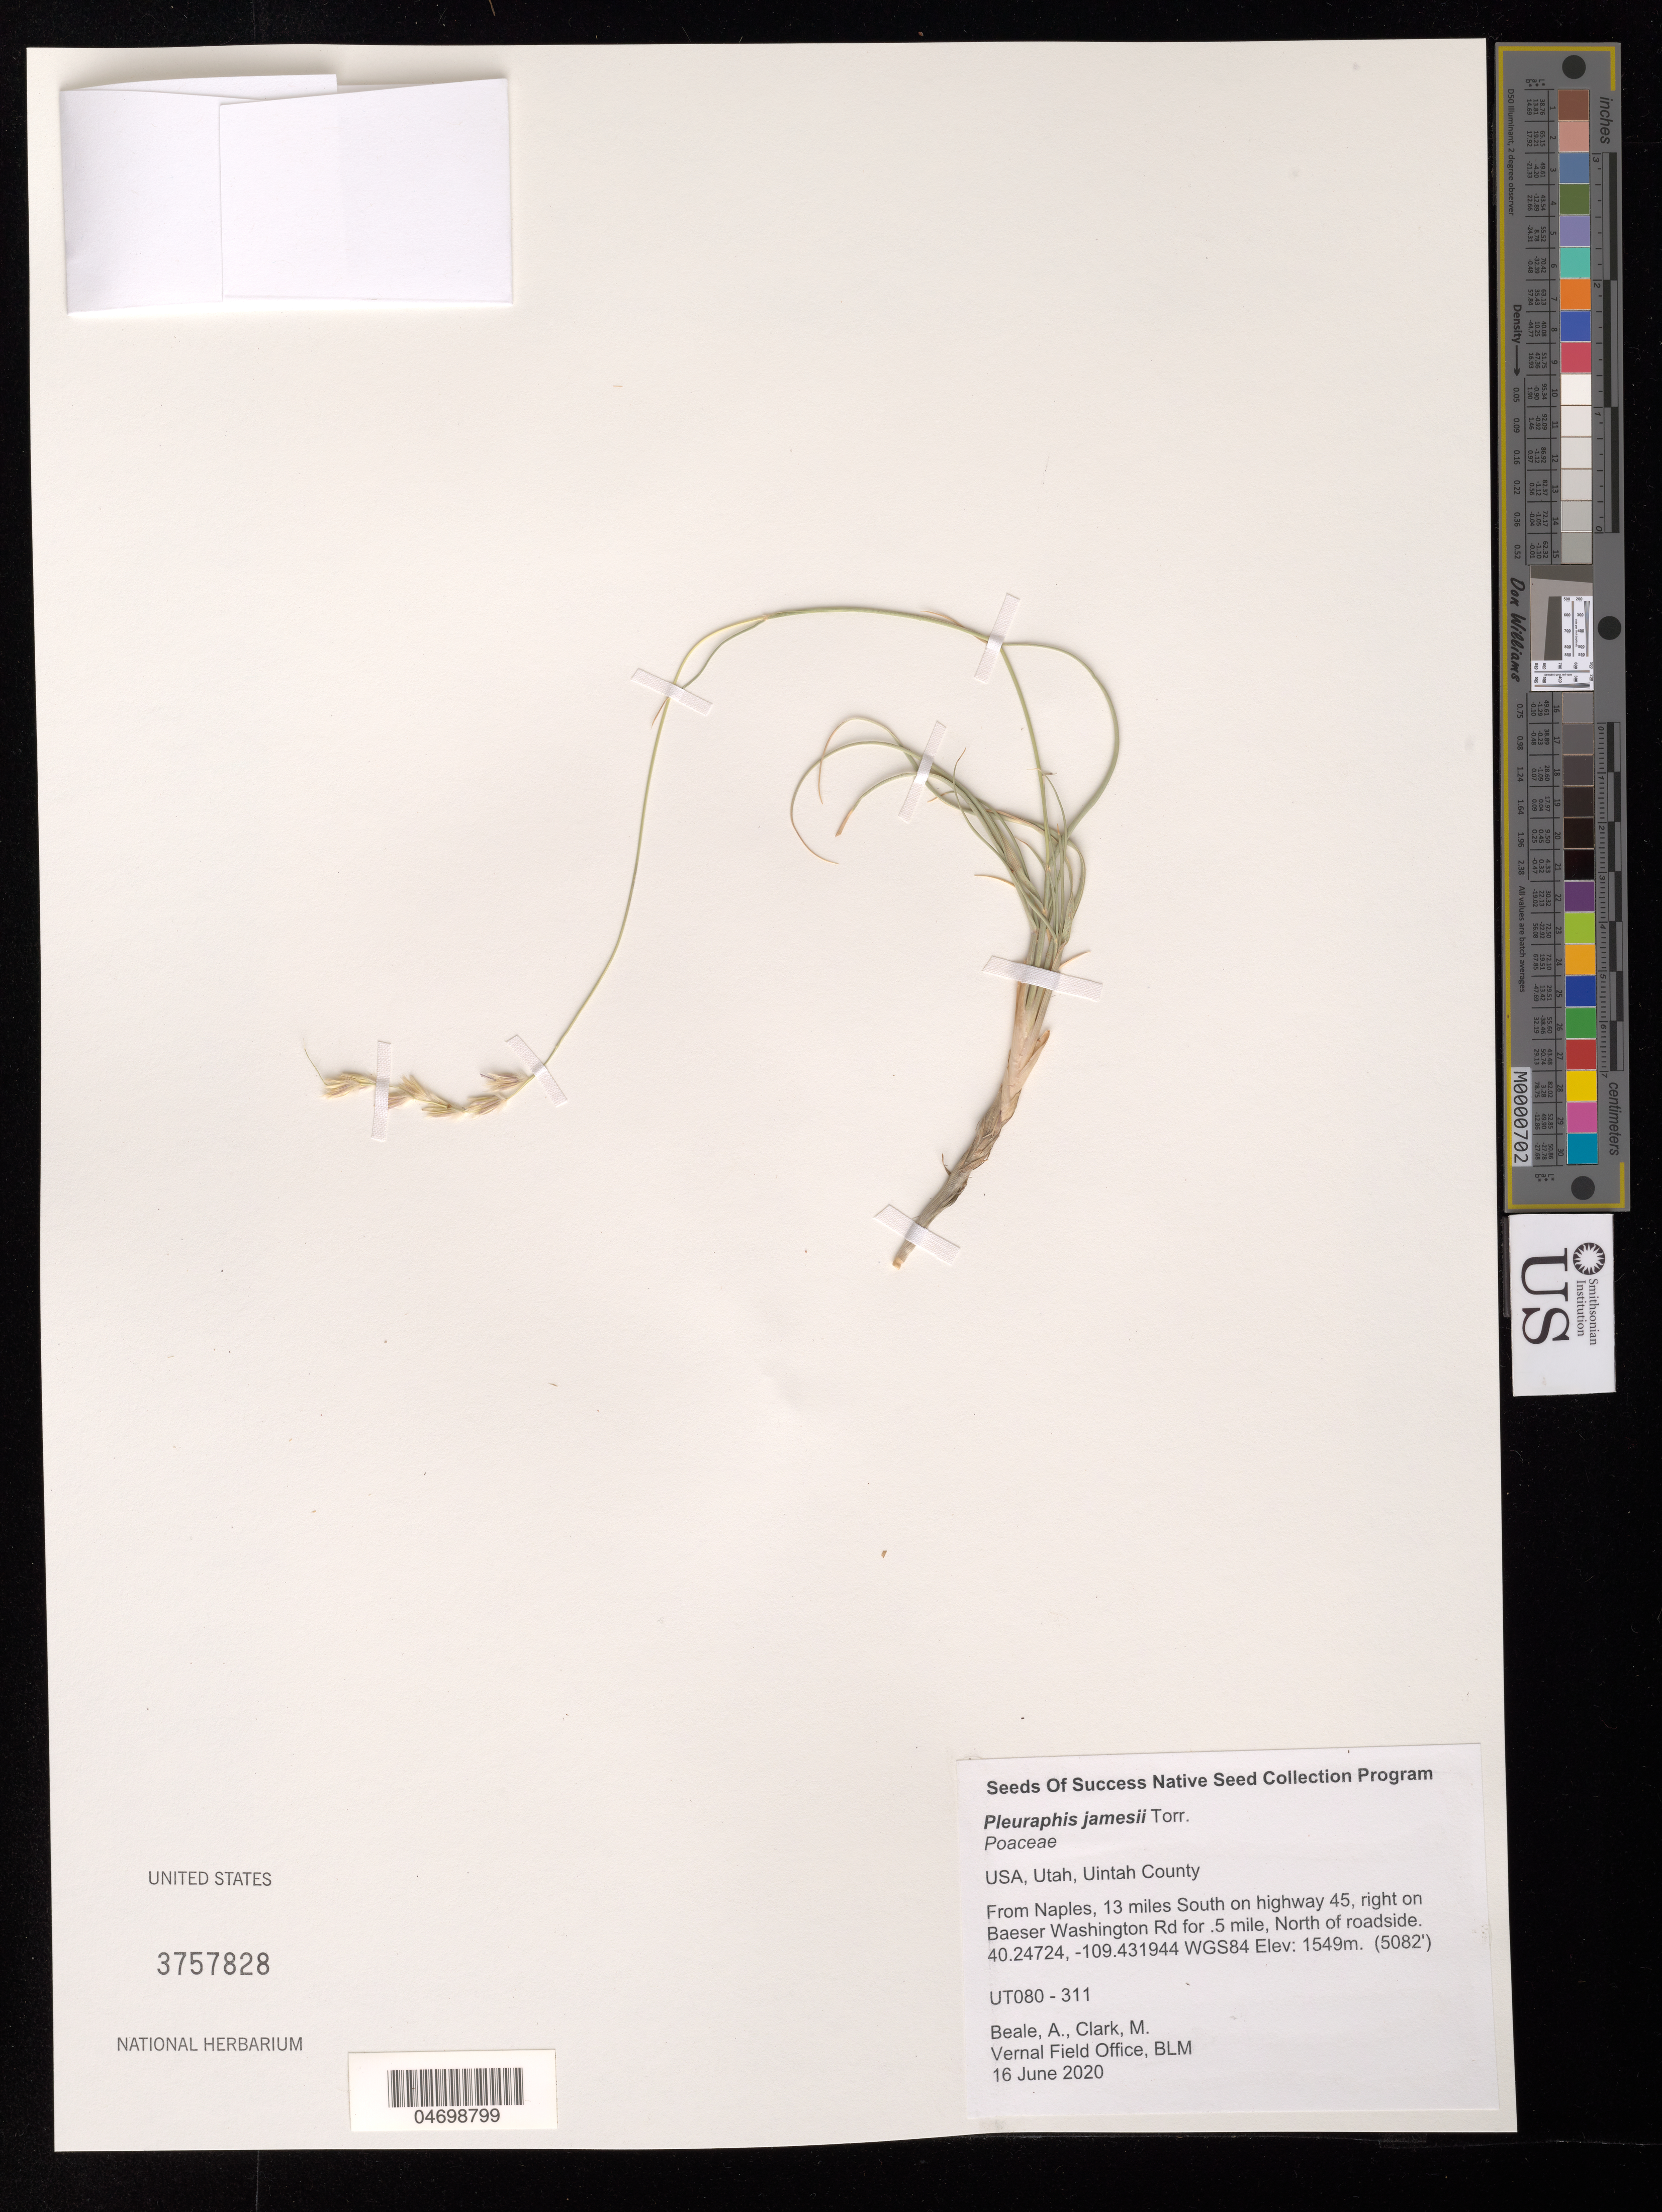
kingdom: Plantae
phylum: Tracheophyta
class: Liliopsida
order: Poales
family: Poaceae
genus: Pleuraphis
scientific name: Pleuraphis jamesii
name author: Torr.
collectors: A. Beale & M. Clark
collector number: UT080-311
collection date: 2020-06-16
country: United States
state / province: Utah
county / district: Uintah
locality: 0.5 mi. on Baeser Washington Rd, north of roadside.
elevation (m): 1549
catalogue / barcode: US 3757828